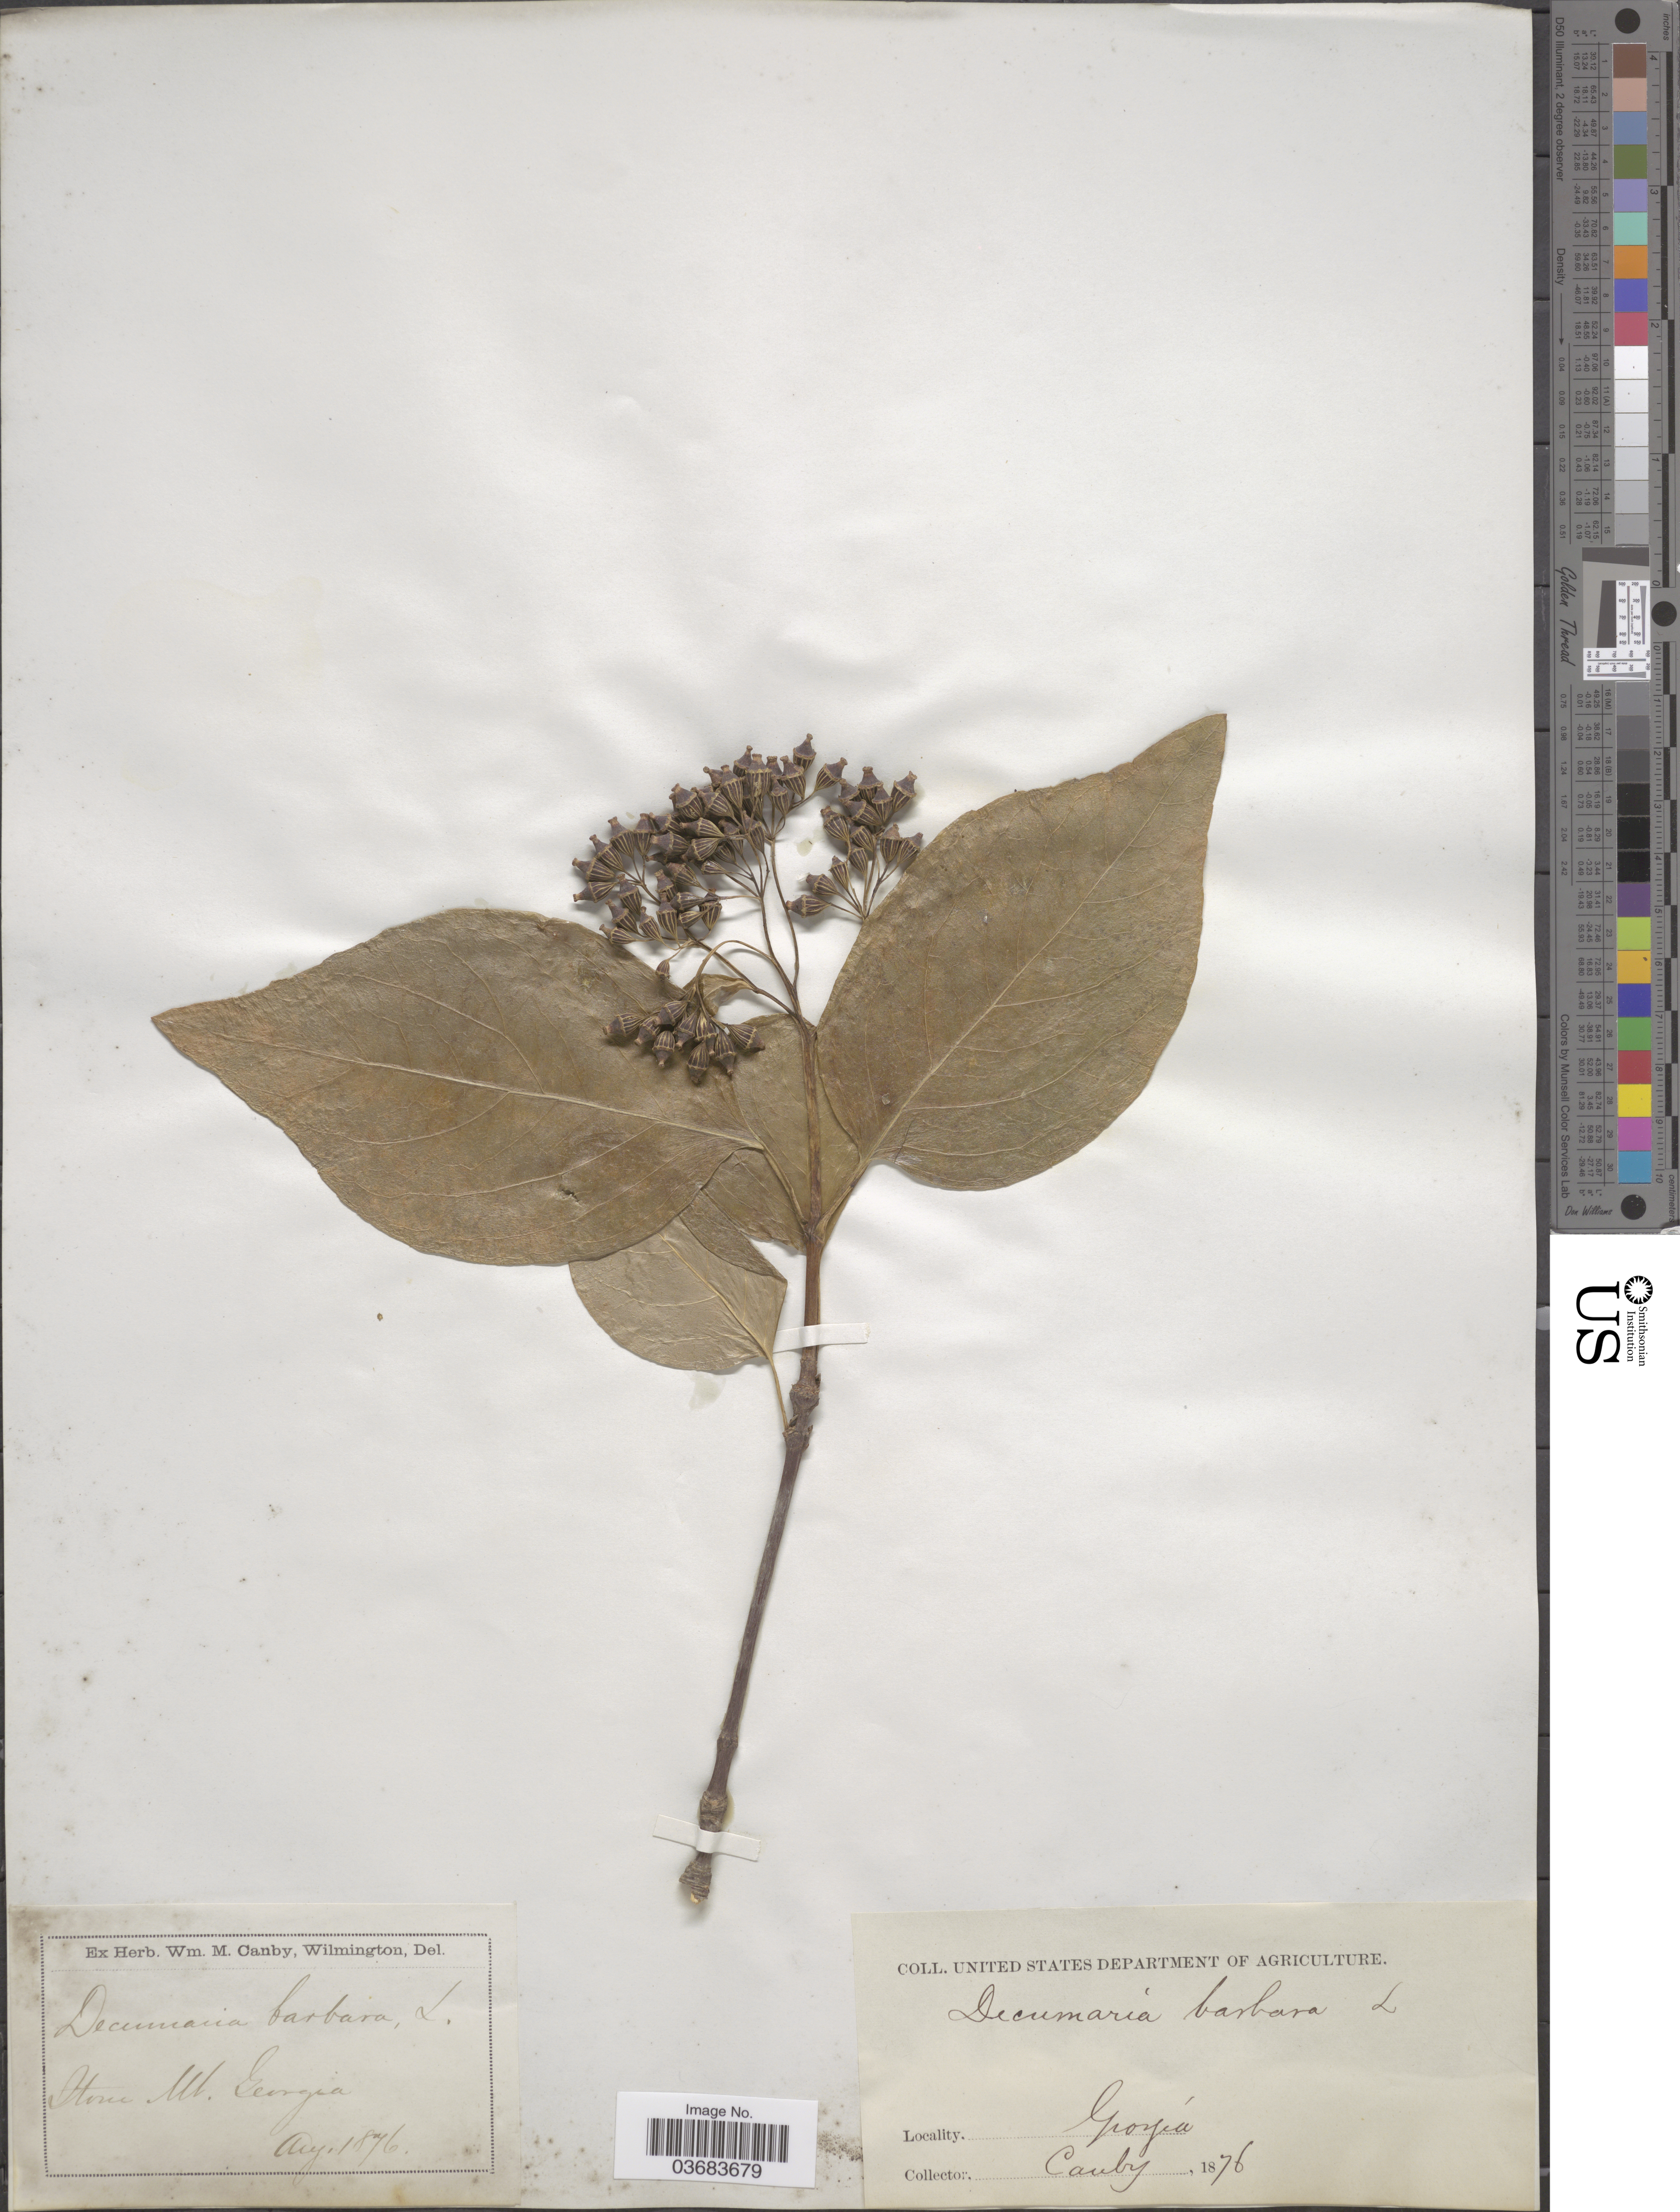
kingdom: Plantae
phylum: Tracheophyta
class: Magnoliopsida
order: Cornales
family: Hydrangeaceae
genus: Hydrangea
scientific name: Hydrangea barbara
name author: (L.) Bernd Schulz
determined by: Strong, Mark T., (BOT), Smithsonian Institution - National Museum of Natural History (UNITED STATES)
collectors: W. M. Canby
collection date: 1876-08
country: United States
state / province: Georgia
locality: Stone Mt.